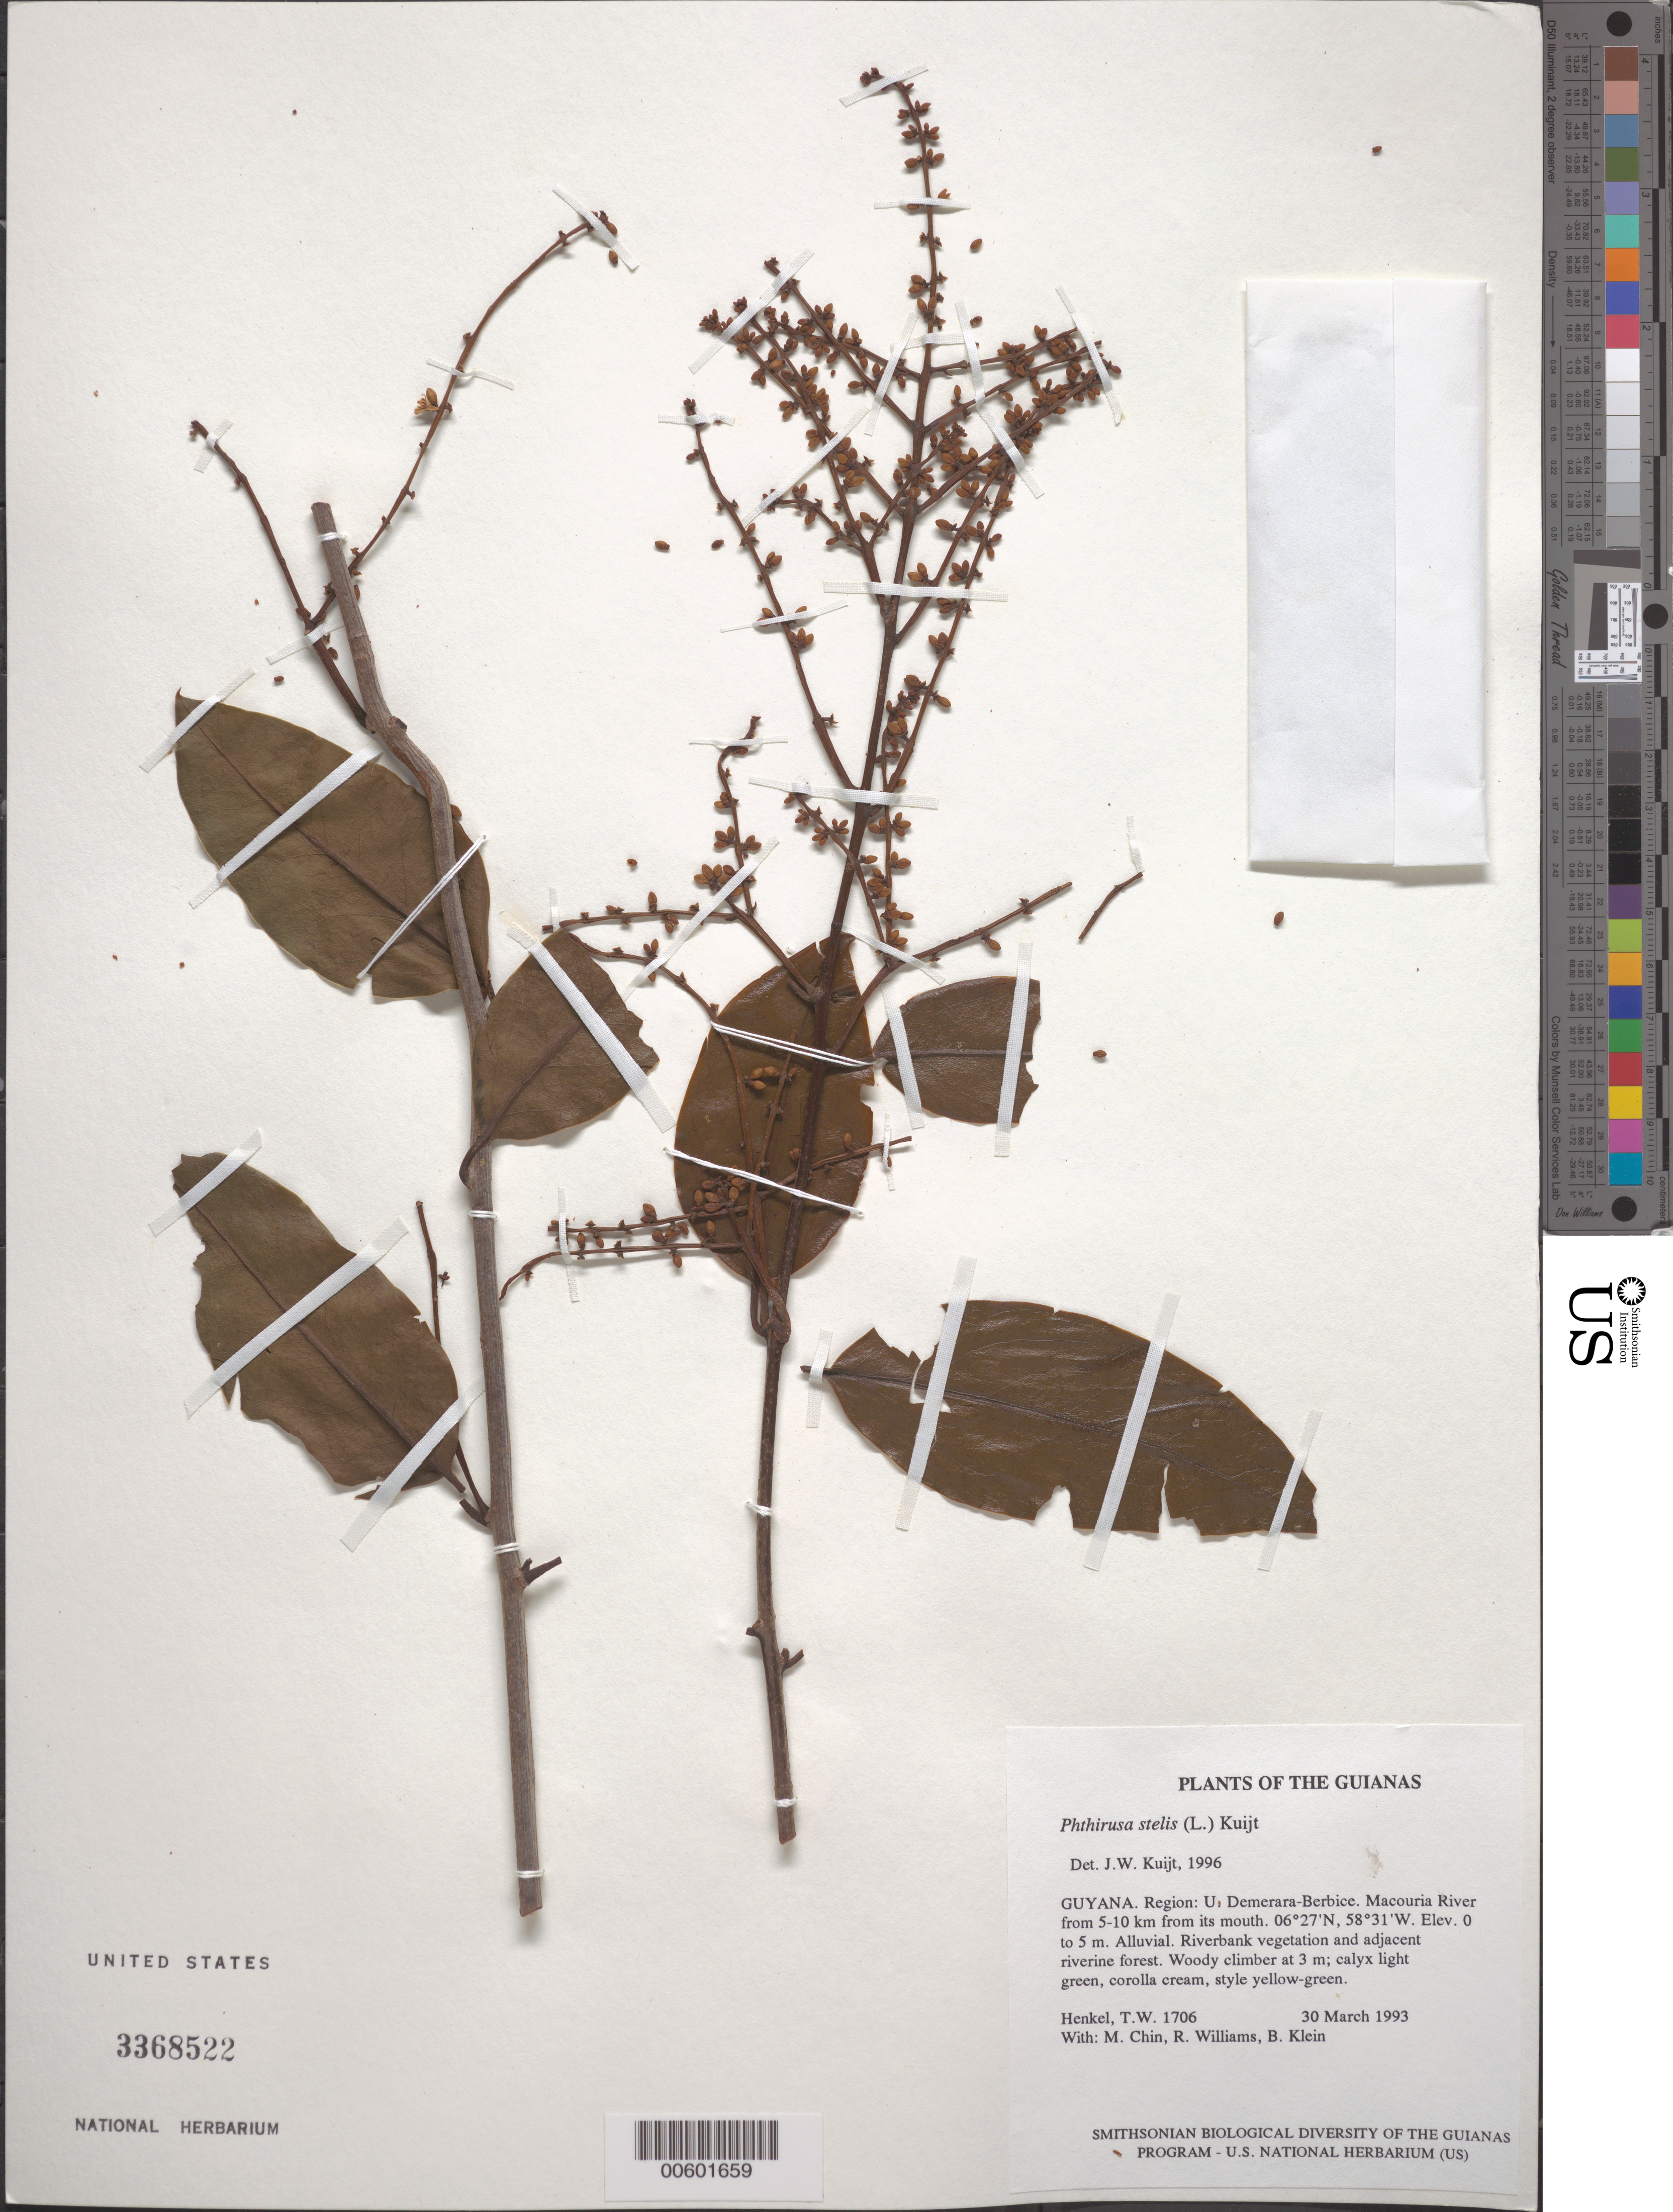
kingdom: Plantae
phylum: Tracheophyta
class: Magnoliopsida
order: Santalales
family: Loranthaceae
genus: Phthirusa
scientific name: Phthirusa stelis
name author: (L.) Kuijt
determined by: Kuijt, Job, (CANADA)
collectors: T. Henkel, M. Chin, R. Williams & B. Klein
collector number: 1706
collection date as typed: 30 March 1993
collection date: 1993-03-30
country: Guyana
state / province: U. Demerara-Berbice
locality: Macouria River from 5-10 km from its mouth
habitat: Alluvial. Riverbank vegetation and adjacent riverine forest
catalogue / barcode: US 3368522